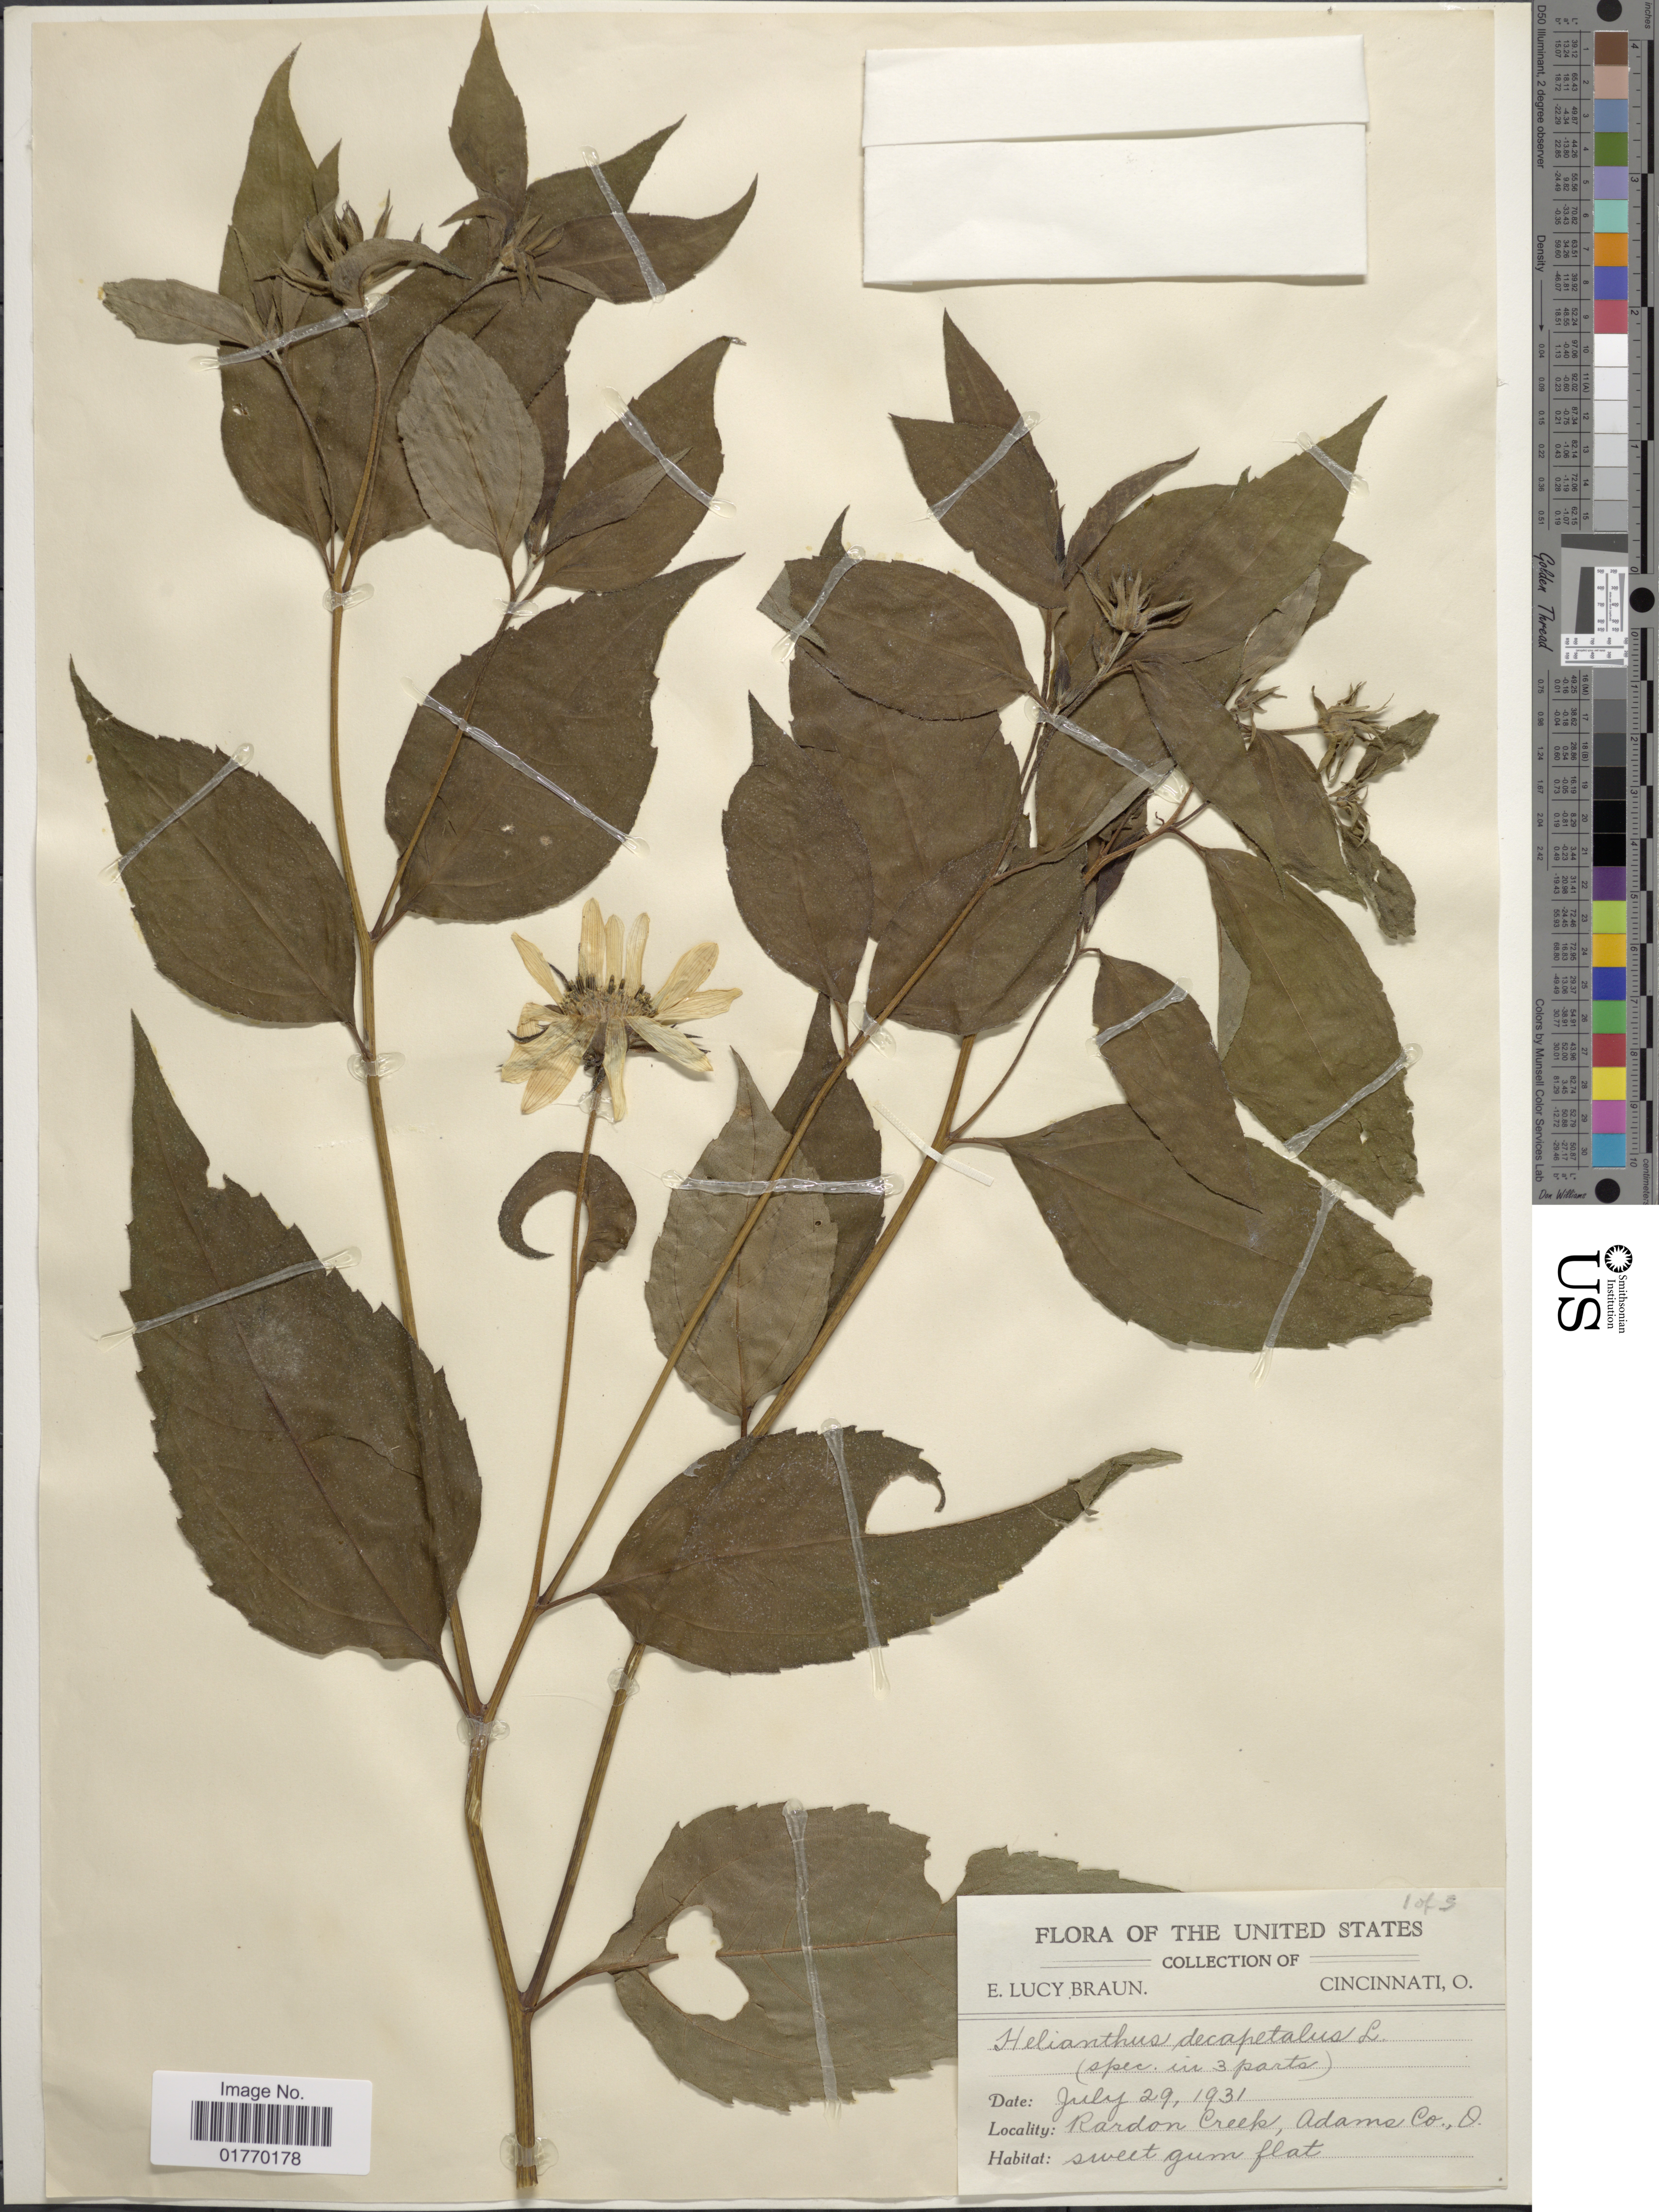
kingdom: Plantae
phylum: Tracheophyta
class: Magnoliopsida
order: Asterales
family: Asteraceae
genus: Helianthus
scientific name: Helianthus decapetalus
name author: L.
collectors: E. L. Braun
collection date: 1931-07-29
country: United States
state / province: Ohio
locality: Rardon Creek, Adams Co. O.